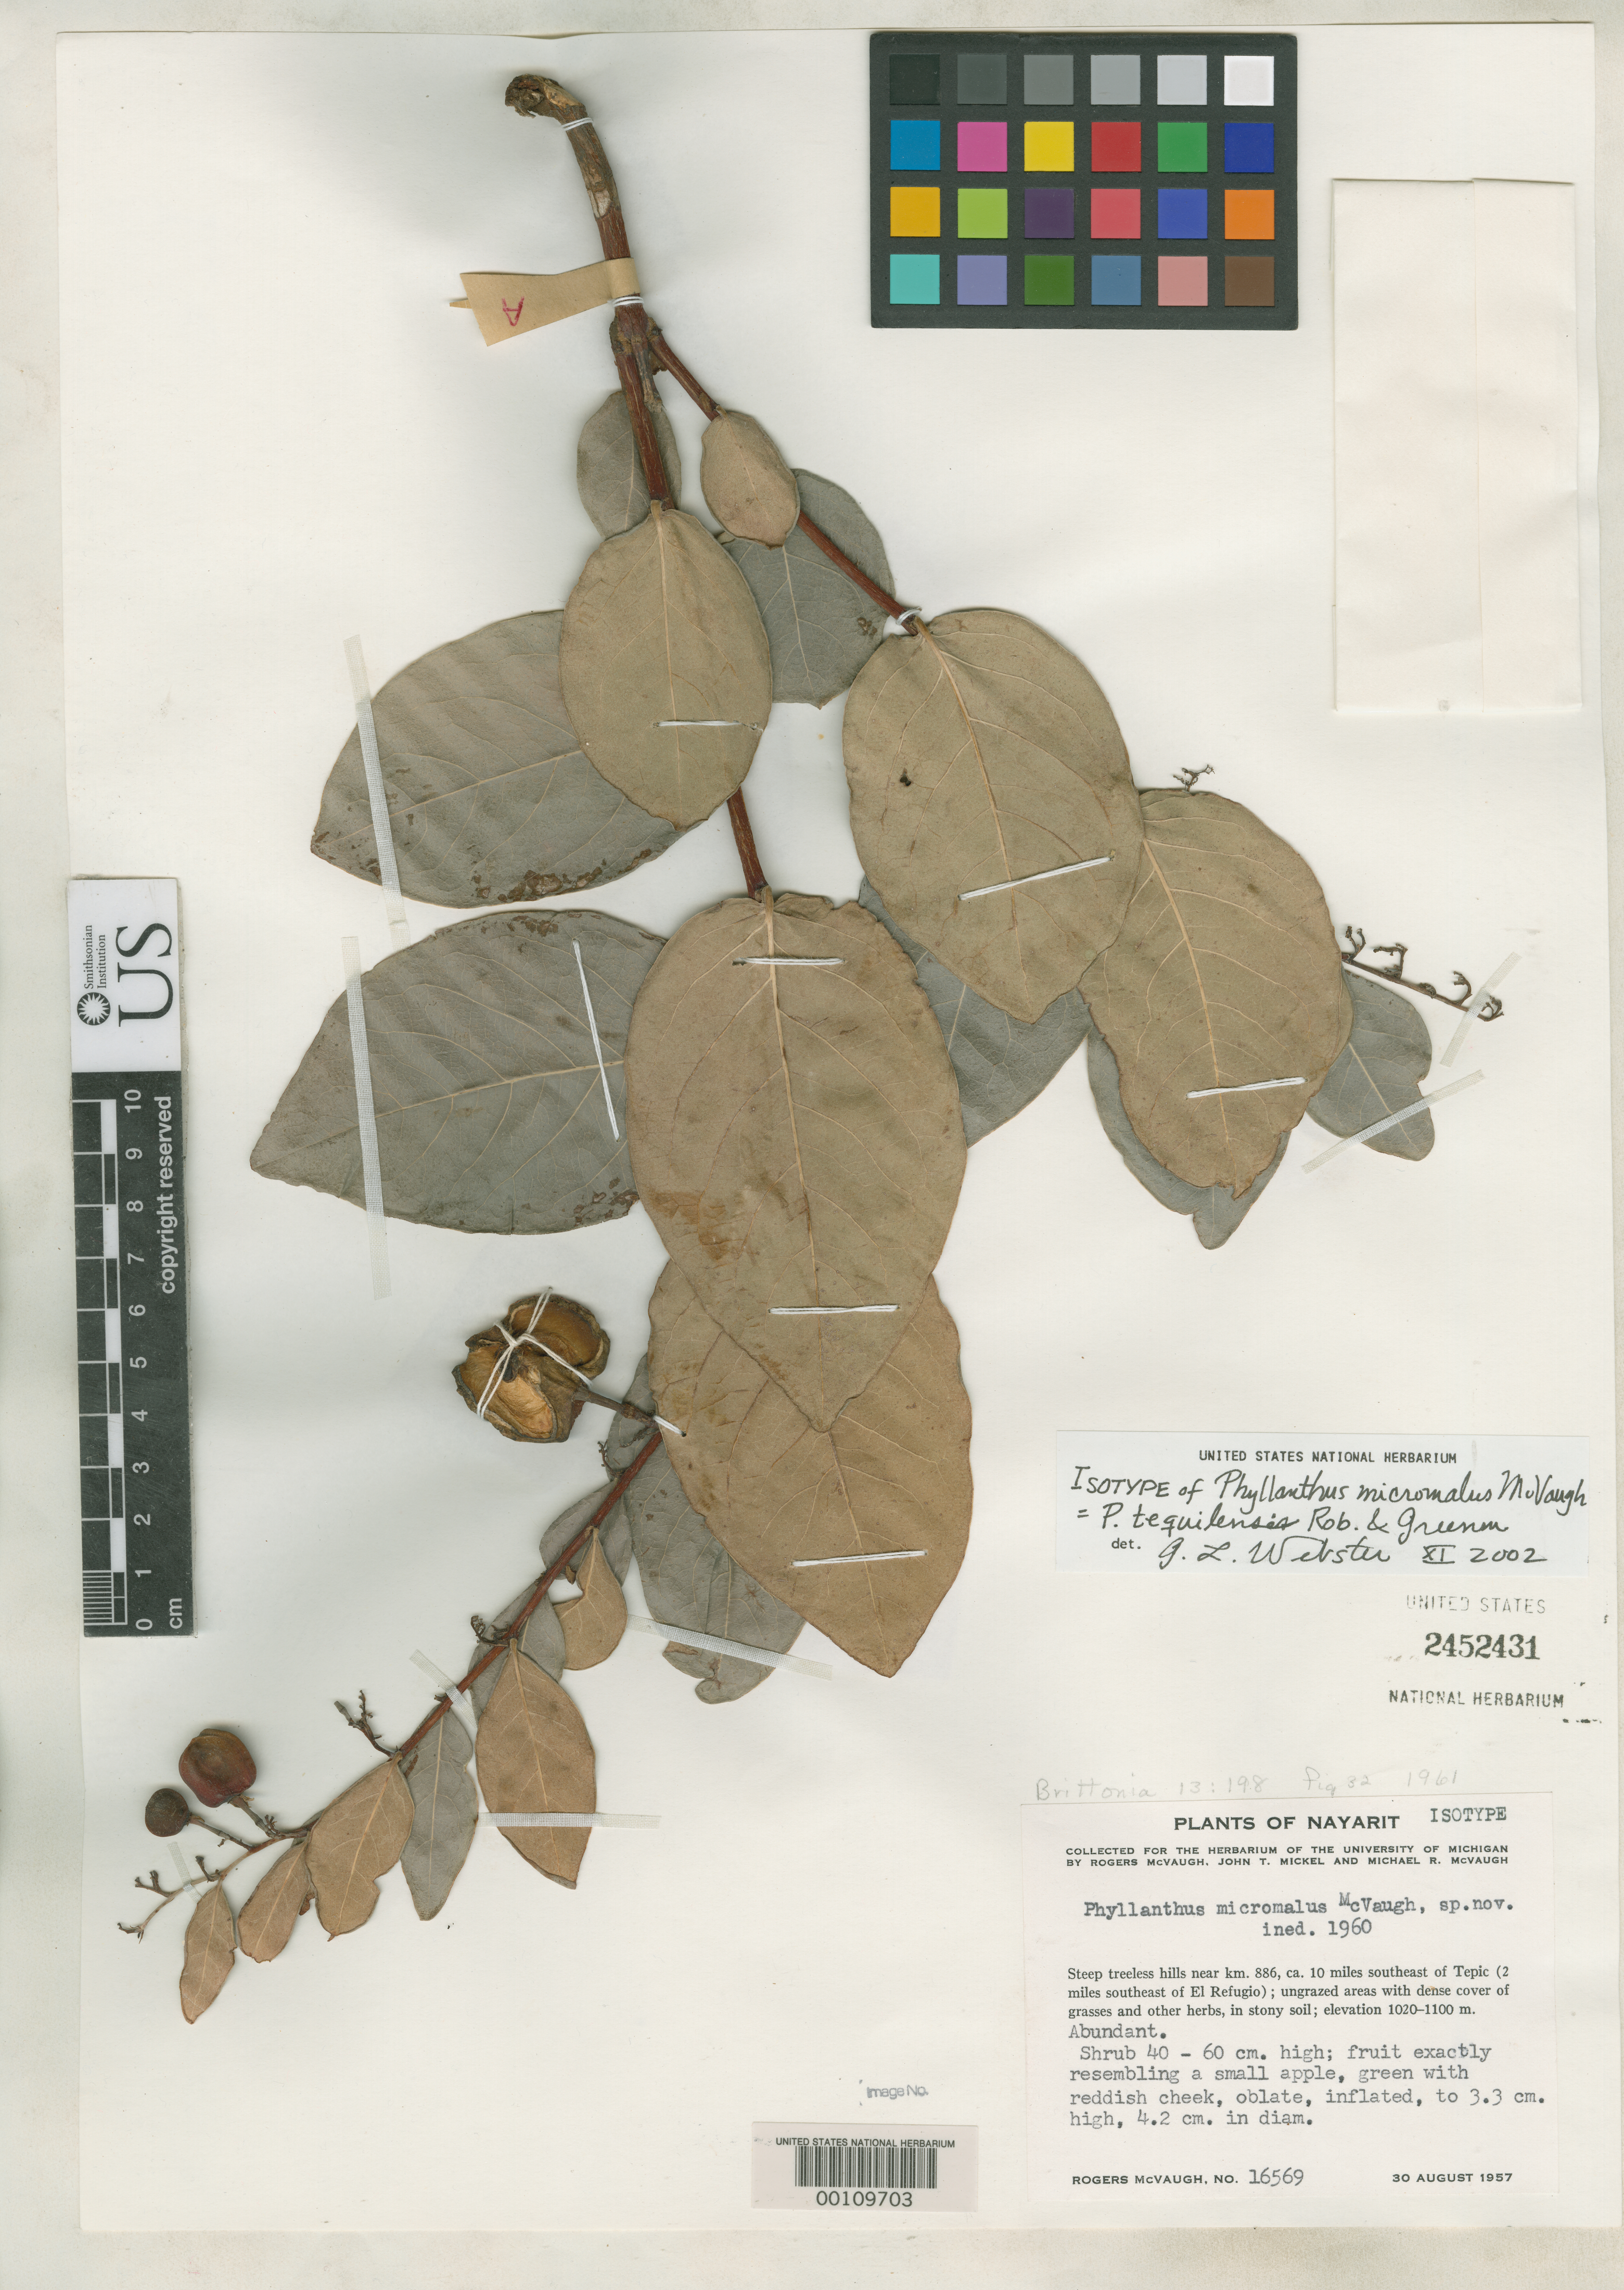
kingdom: Plantae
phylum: Tracheophyta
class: Magnoliopsida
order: Malpighiales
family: Phyllanthaceae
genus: Phyllanthus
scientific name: Phyllanthus micromalus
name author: McVaugh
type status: Isotype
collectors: R. McVaugh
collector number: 16569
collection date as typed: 30 Aug 1957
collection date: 1957-08-30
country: Mexico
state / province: Nayarit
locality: SE of Tepic.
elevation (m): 1000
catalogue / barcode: US 2452431